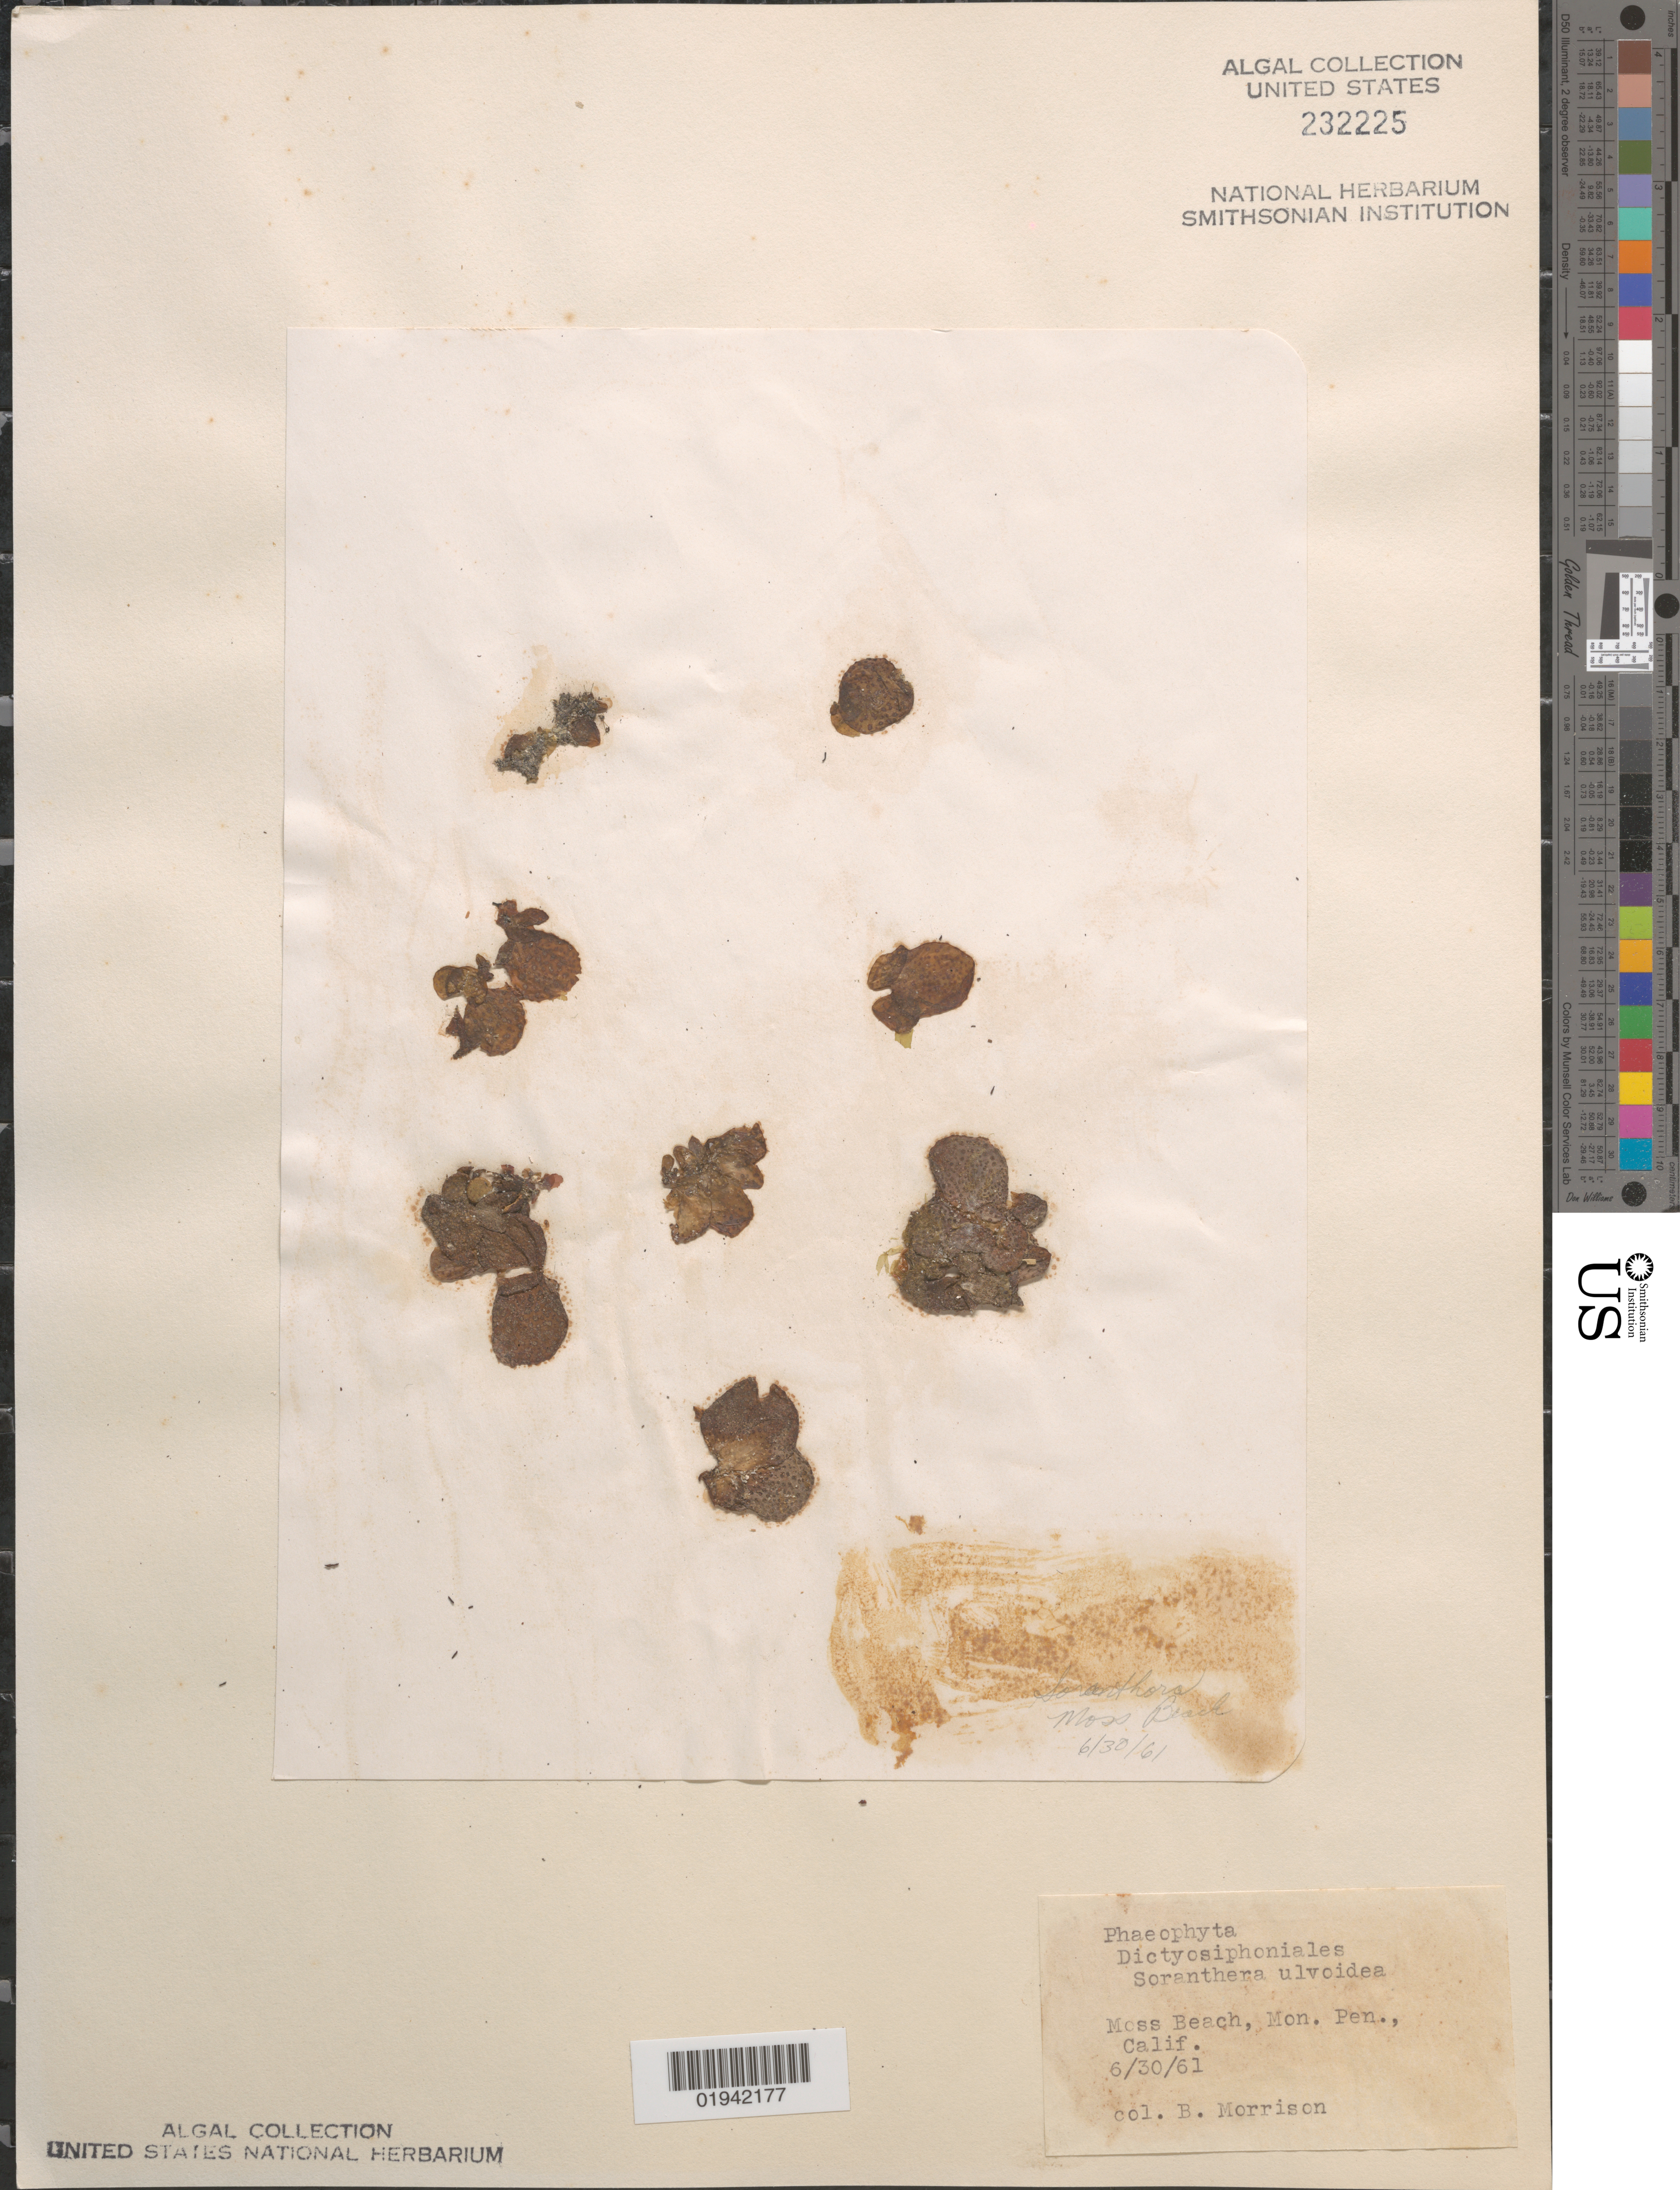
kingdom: Chromista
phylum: Ochrophyta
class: Phaeophyceae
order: Dictyosiphonales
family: Punctariaceae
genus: Soranthera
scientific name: Soranthera ulvoidea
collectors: B. Morrison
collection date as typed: Transcribed d/m/y: 30/6/61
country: United States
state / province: California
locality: Moss Beach, Mon. Pen.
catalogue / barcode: US 232225